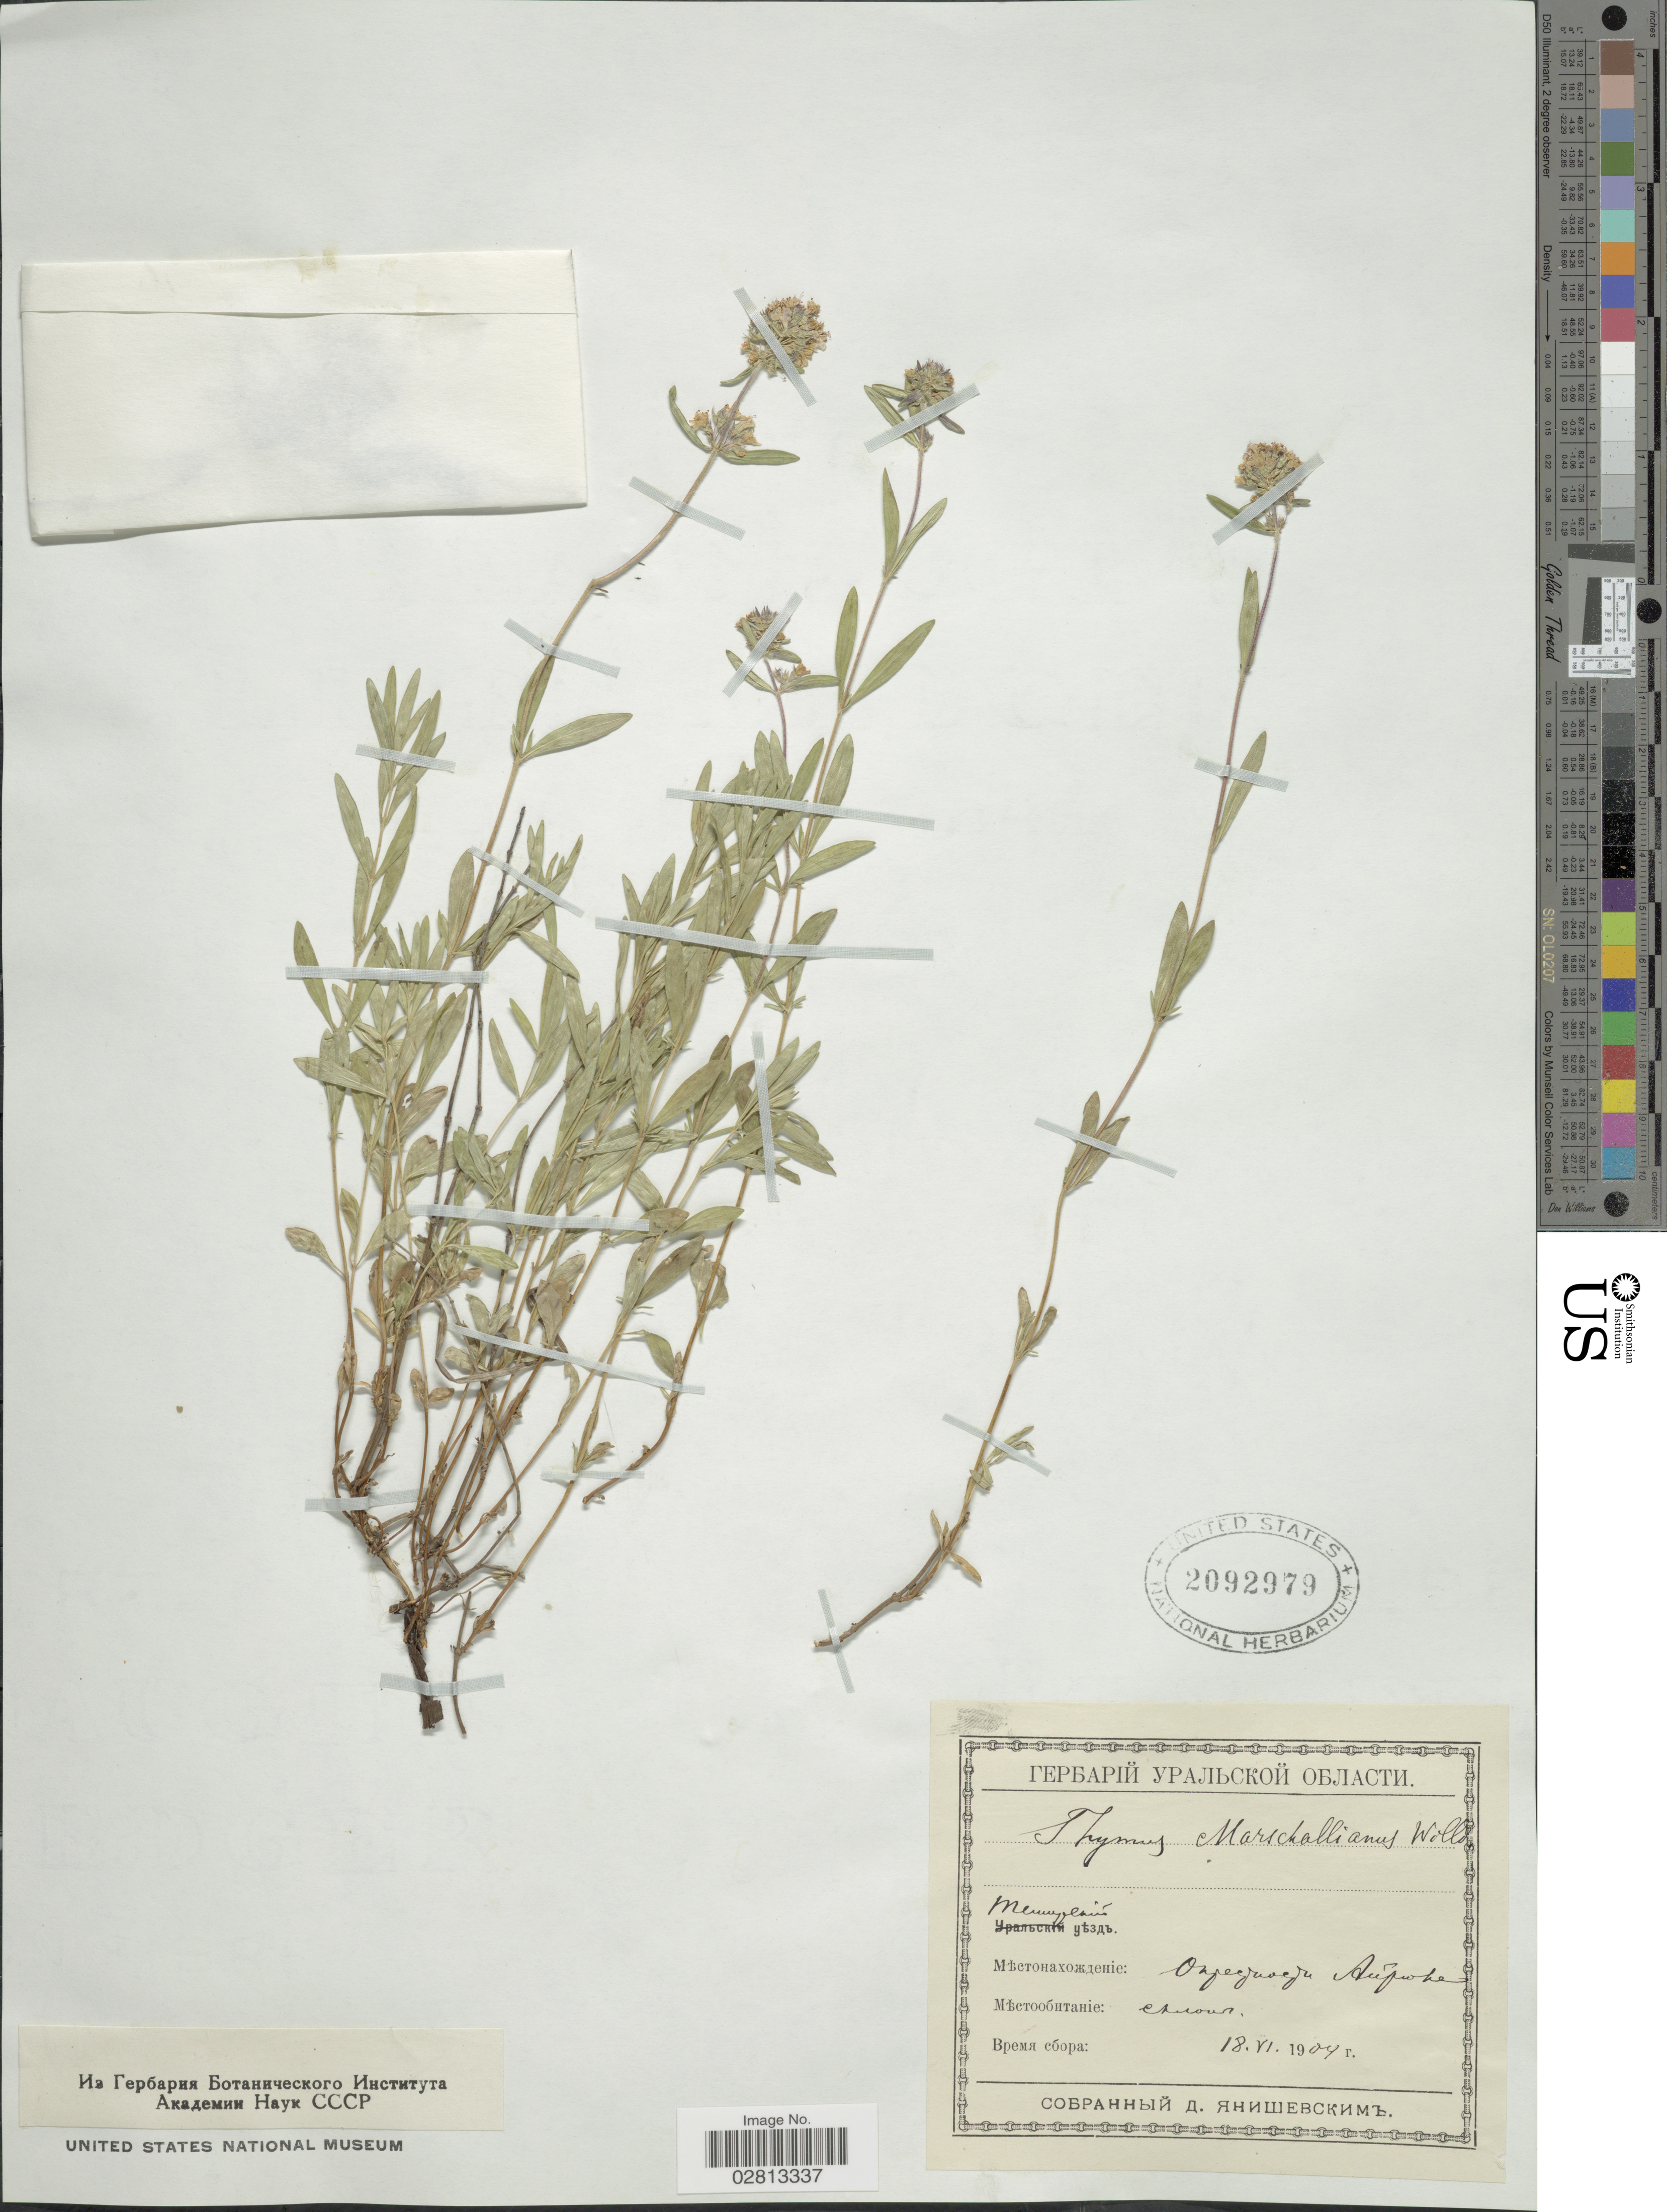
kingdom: Plantae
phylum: Tracheophyta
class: Magnoliopsida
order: Lamiales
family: Lamiaceae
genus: Thymus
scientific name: Thymus marschallianus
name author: Willd.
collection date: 1904-06-18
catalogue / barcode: US 2092979